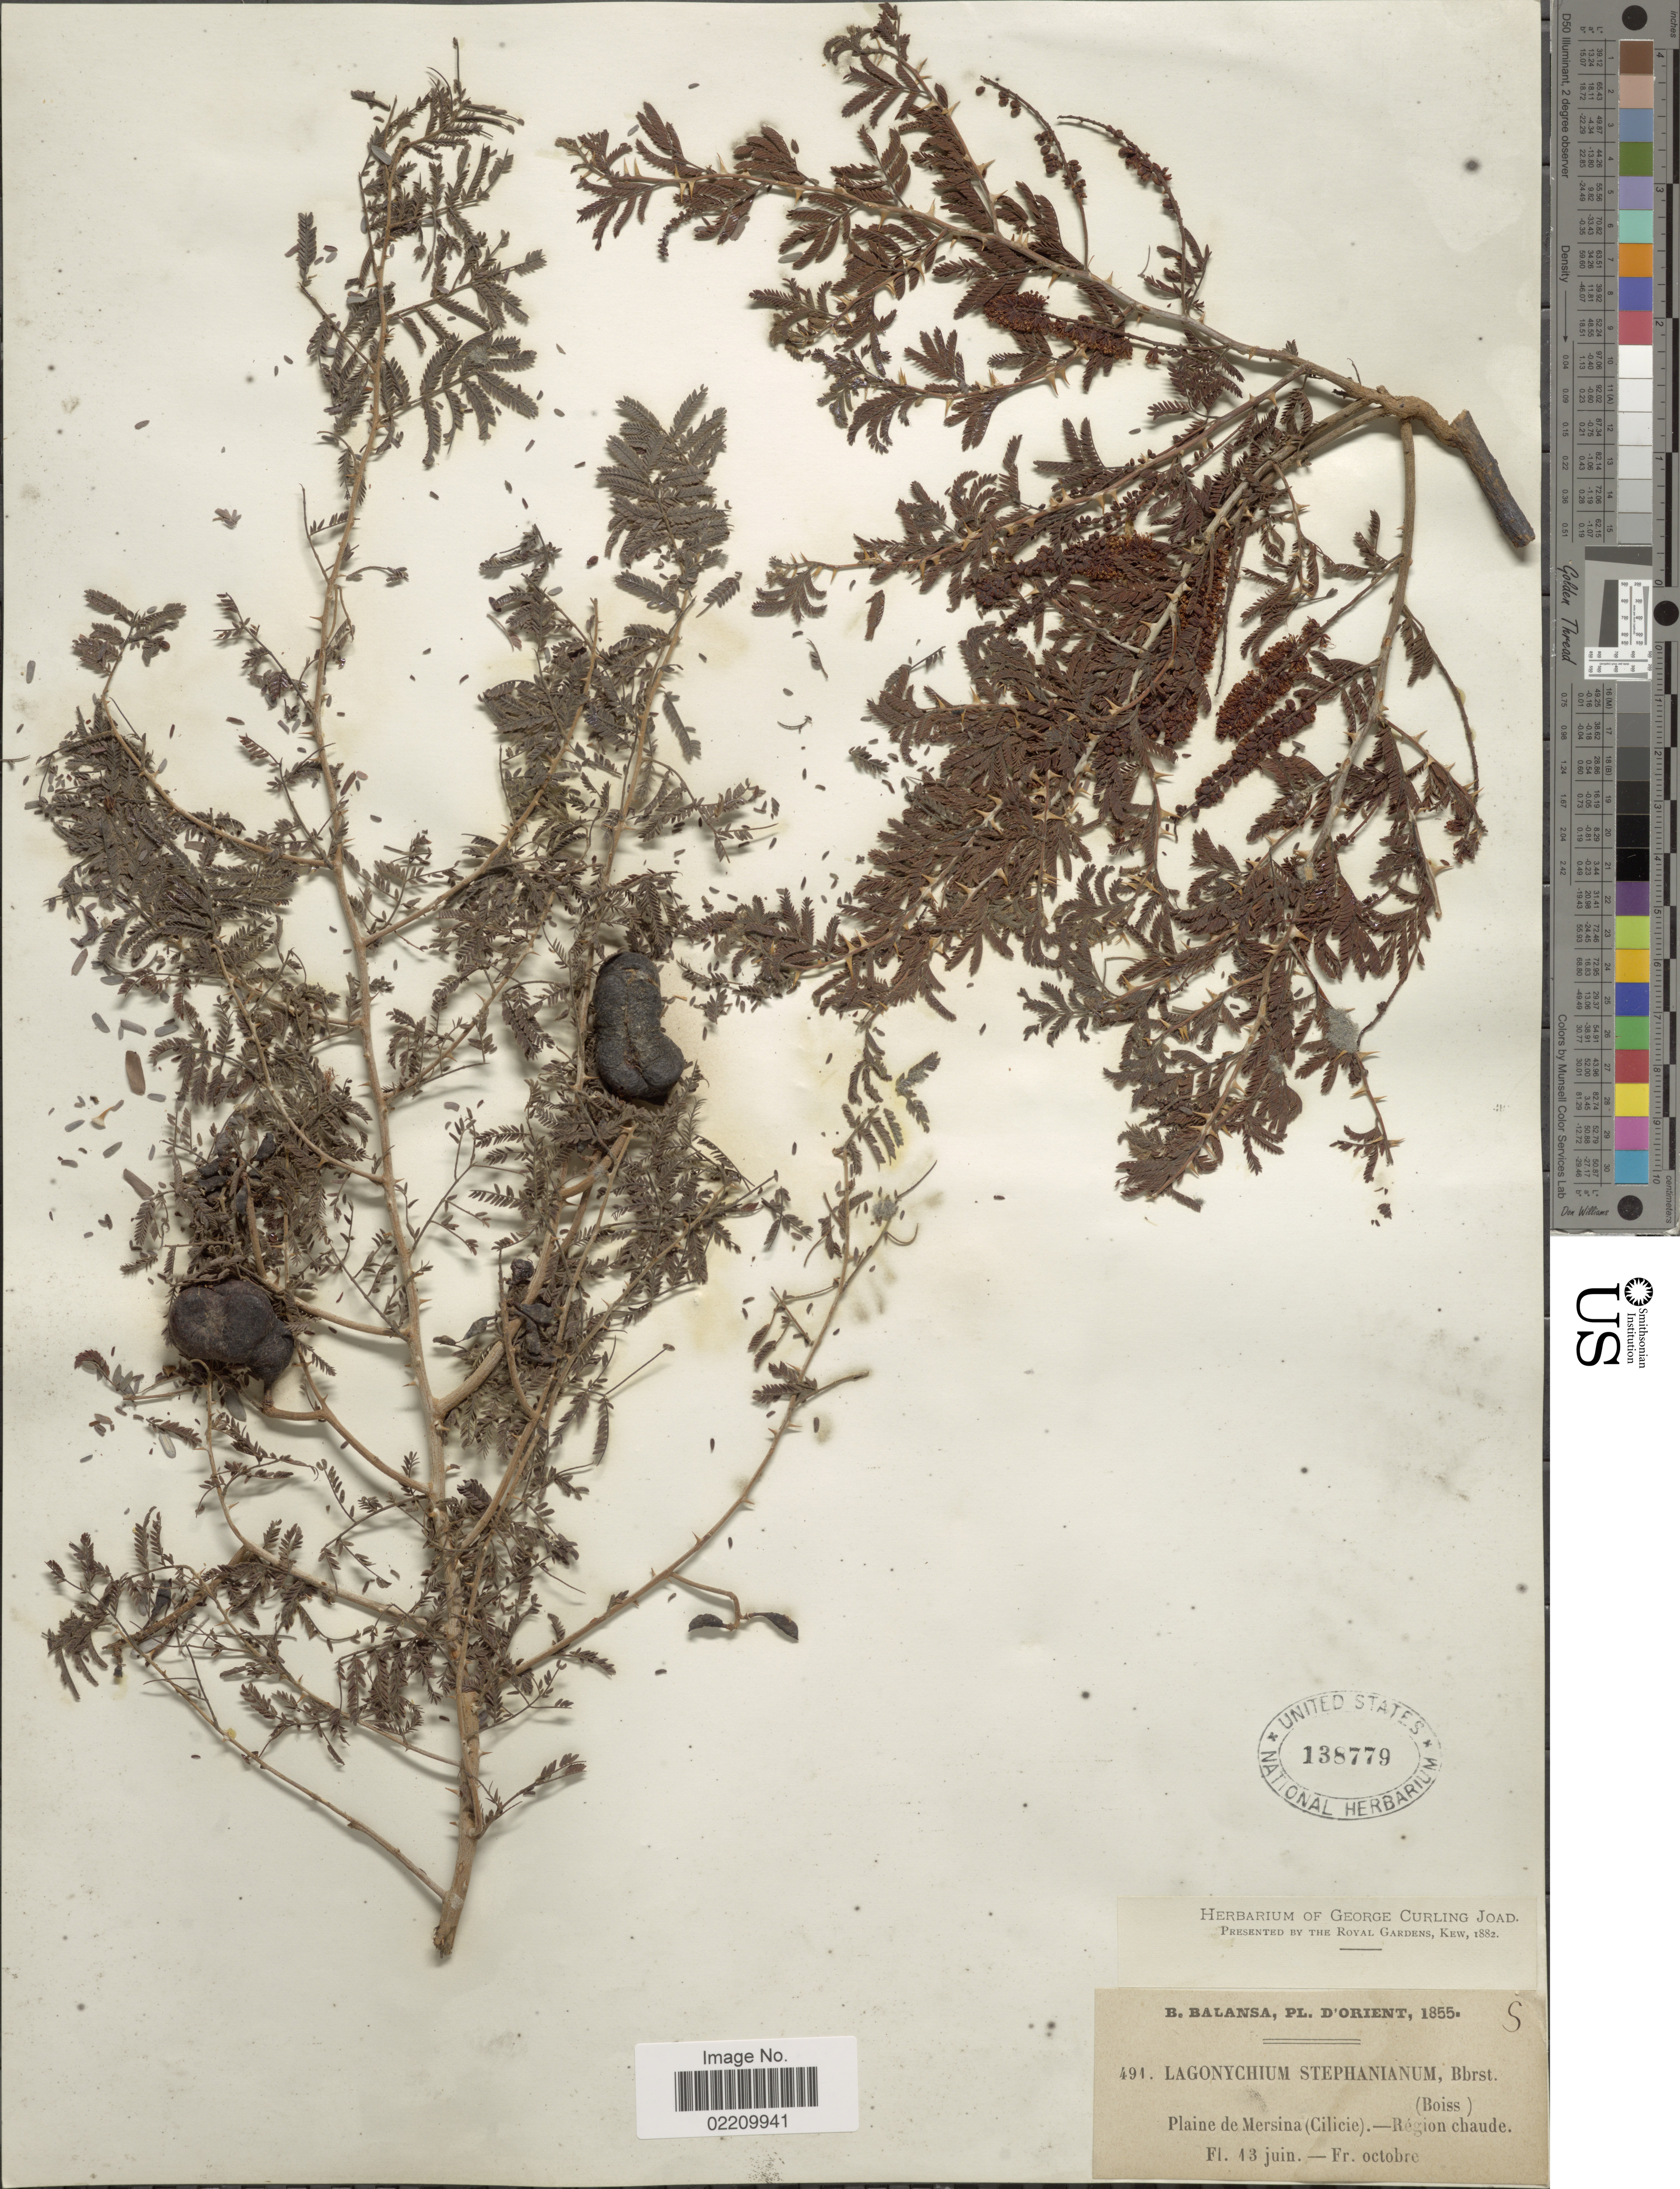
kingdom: Plantae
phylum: Tracheophyta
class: Magnoliopsida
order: Fabales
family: Fabaceae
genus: Prosopis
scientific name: Prosopis farcta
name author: (Banks & Sol.) J.F. Macbr.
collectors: B. Balansa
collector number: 491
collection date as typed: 1855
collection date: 1855-06-13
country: Turkey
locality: Orient., plaine de Mersina (Cilicie)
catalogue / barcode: US 138779